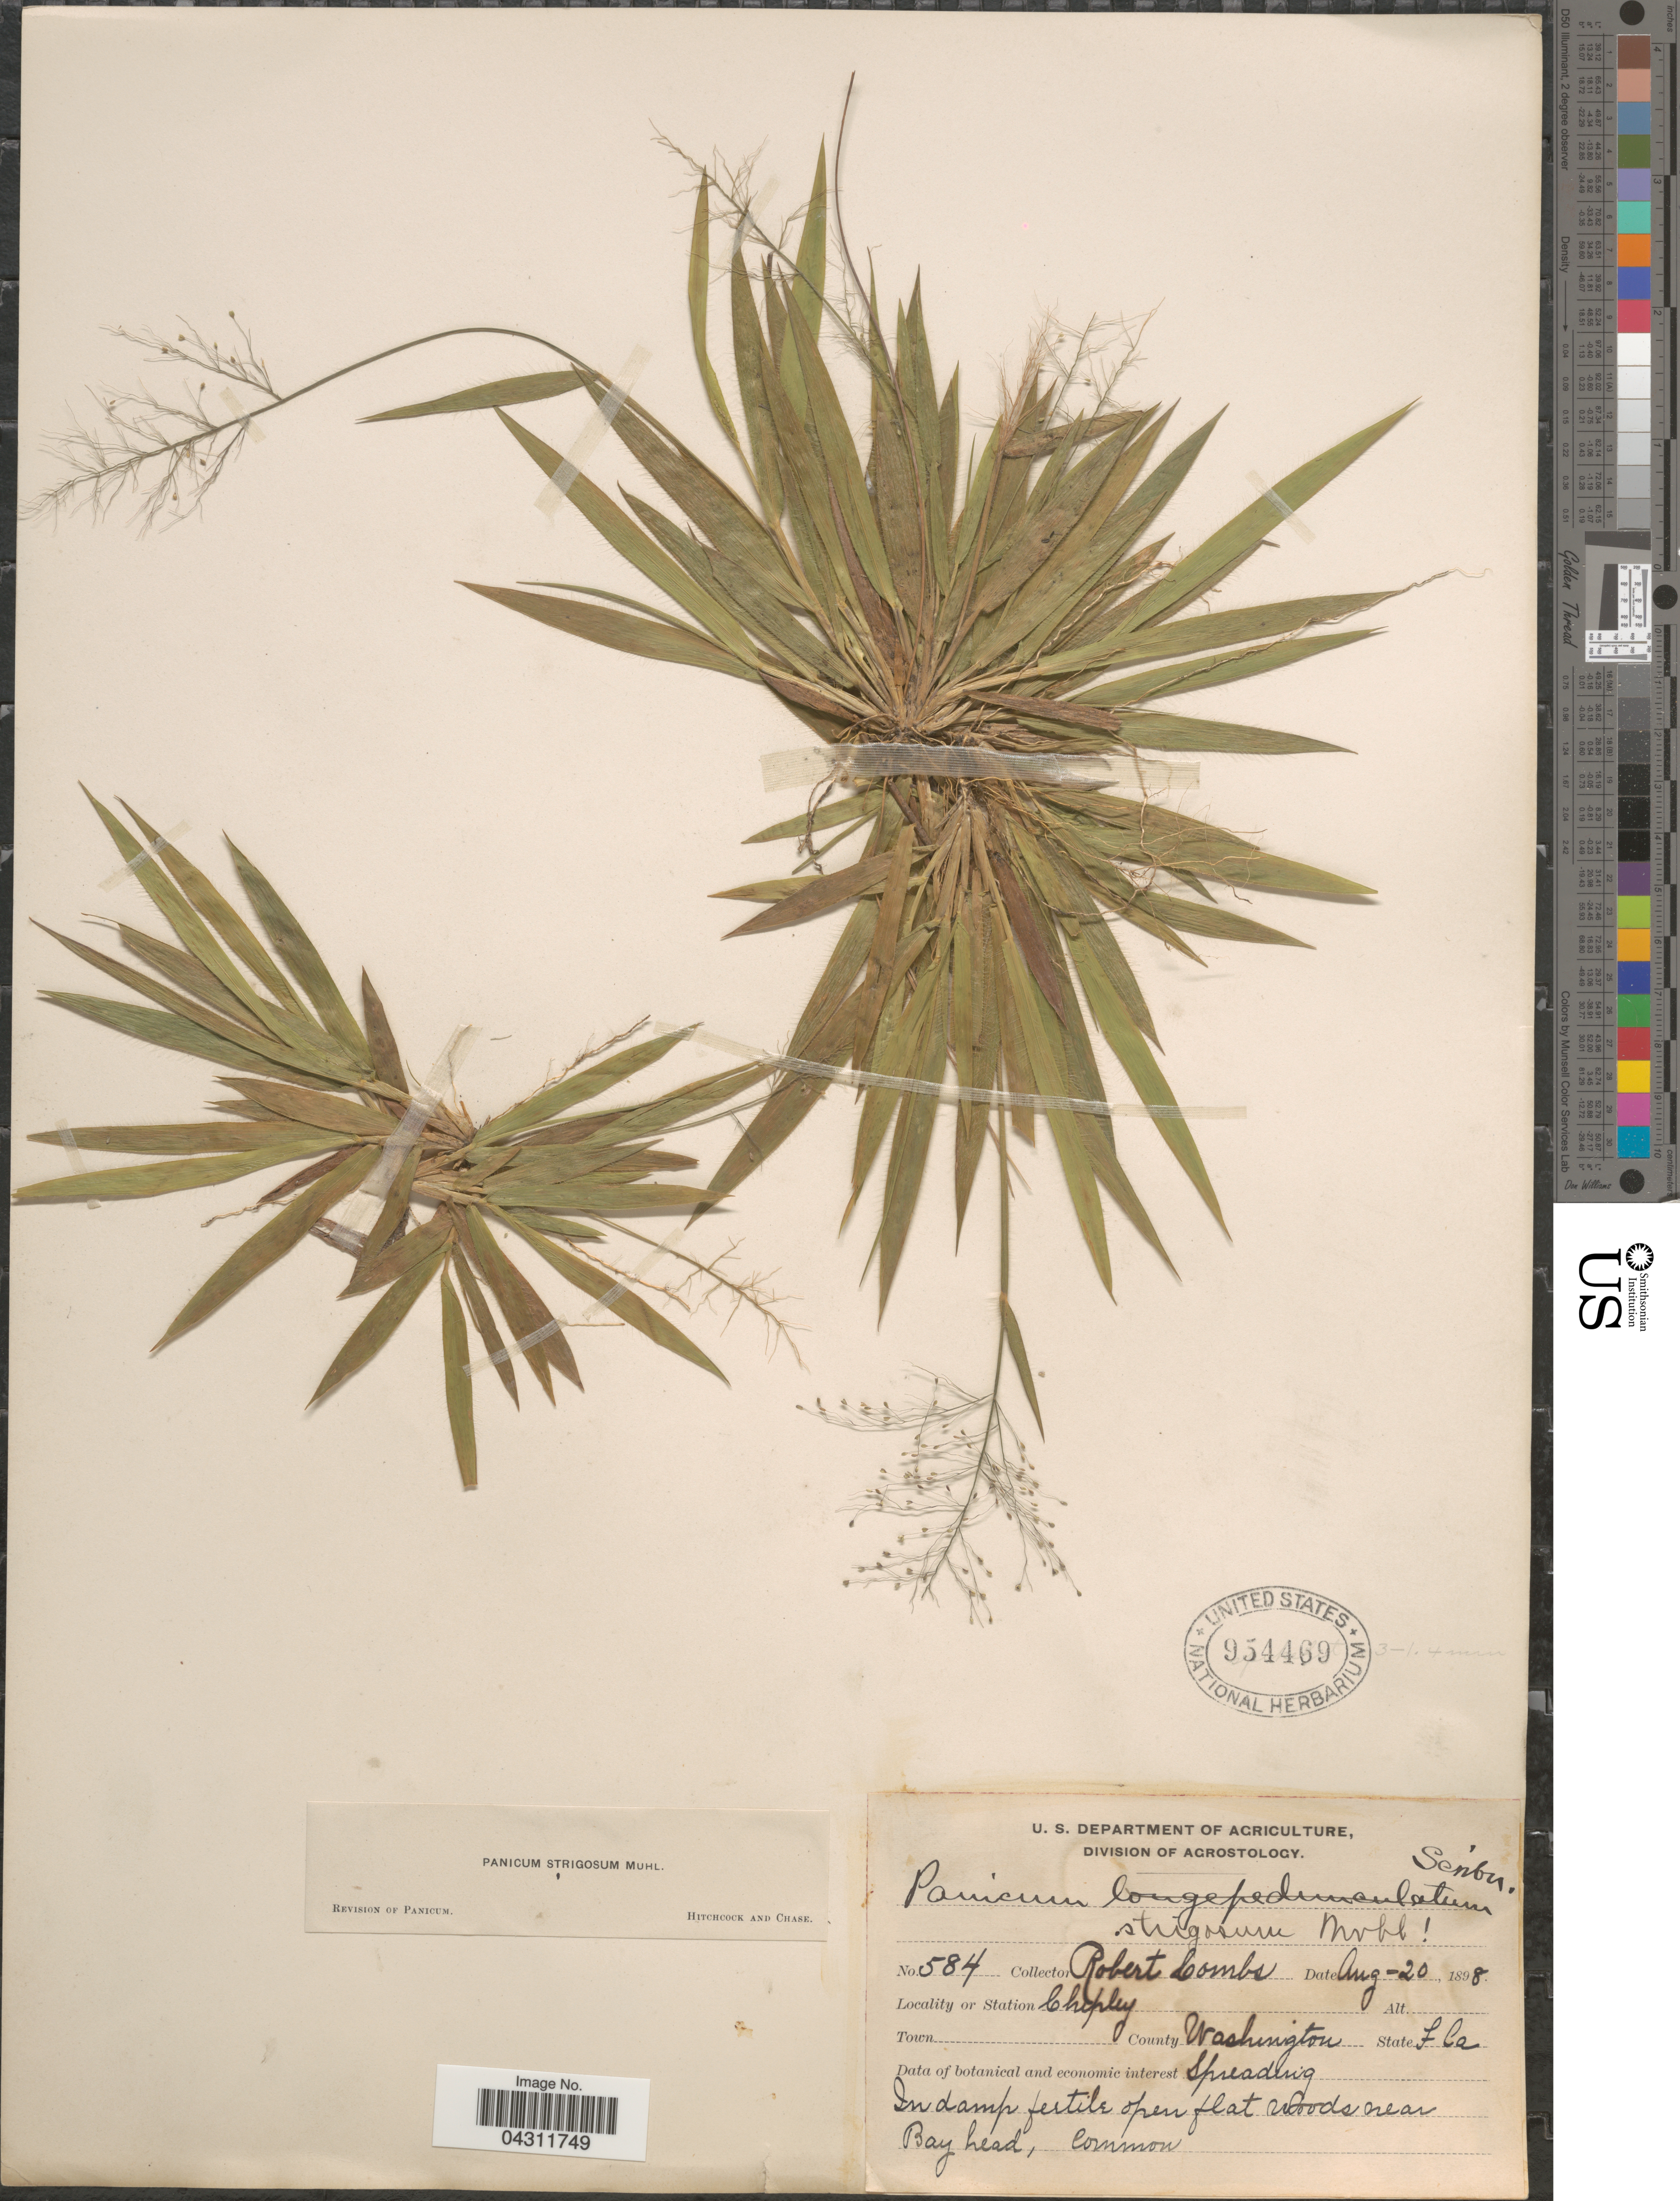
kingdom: Plantae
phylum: Tracheophyta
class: Liliopsida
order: Poales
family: Poaceae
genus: Dichanthelium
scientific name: Dichanthelium strigosum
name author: (Muhl. ex Elliott) Freckmann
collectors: R. Combs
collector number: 584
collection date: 1898-08-20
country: United States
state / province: Florida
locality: Chipley. County Washington. In damp fertile open flat woods near Bay head.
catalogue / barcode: US 954469